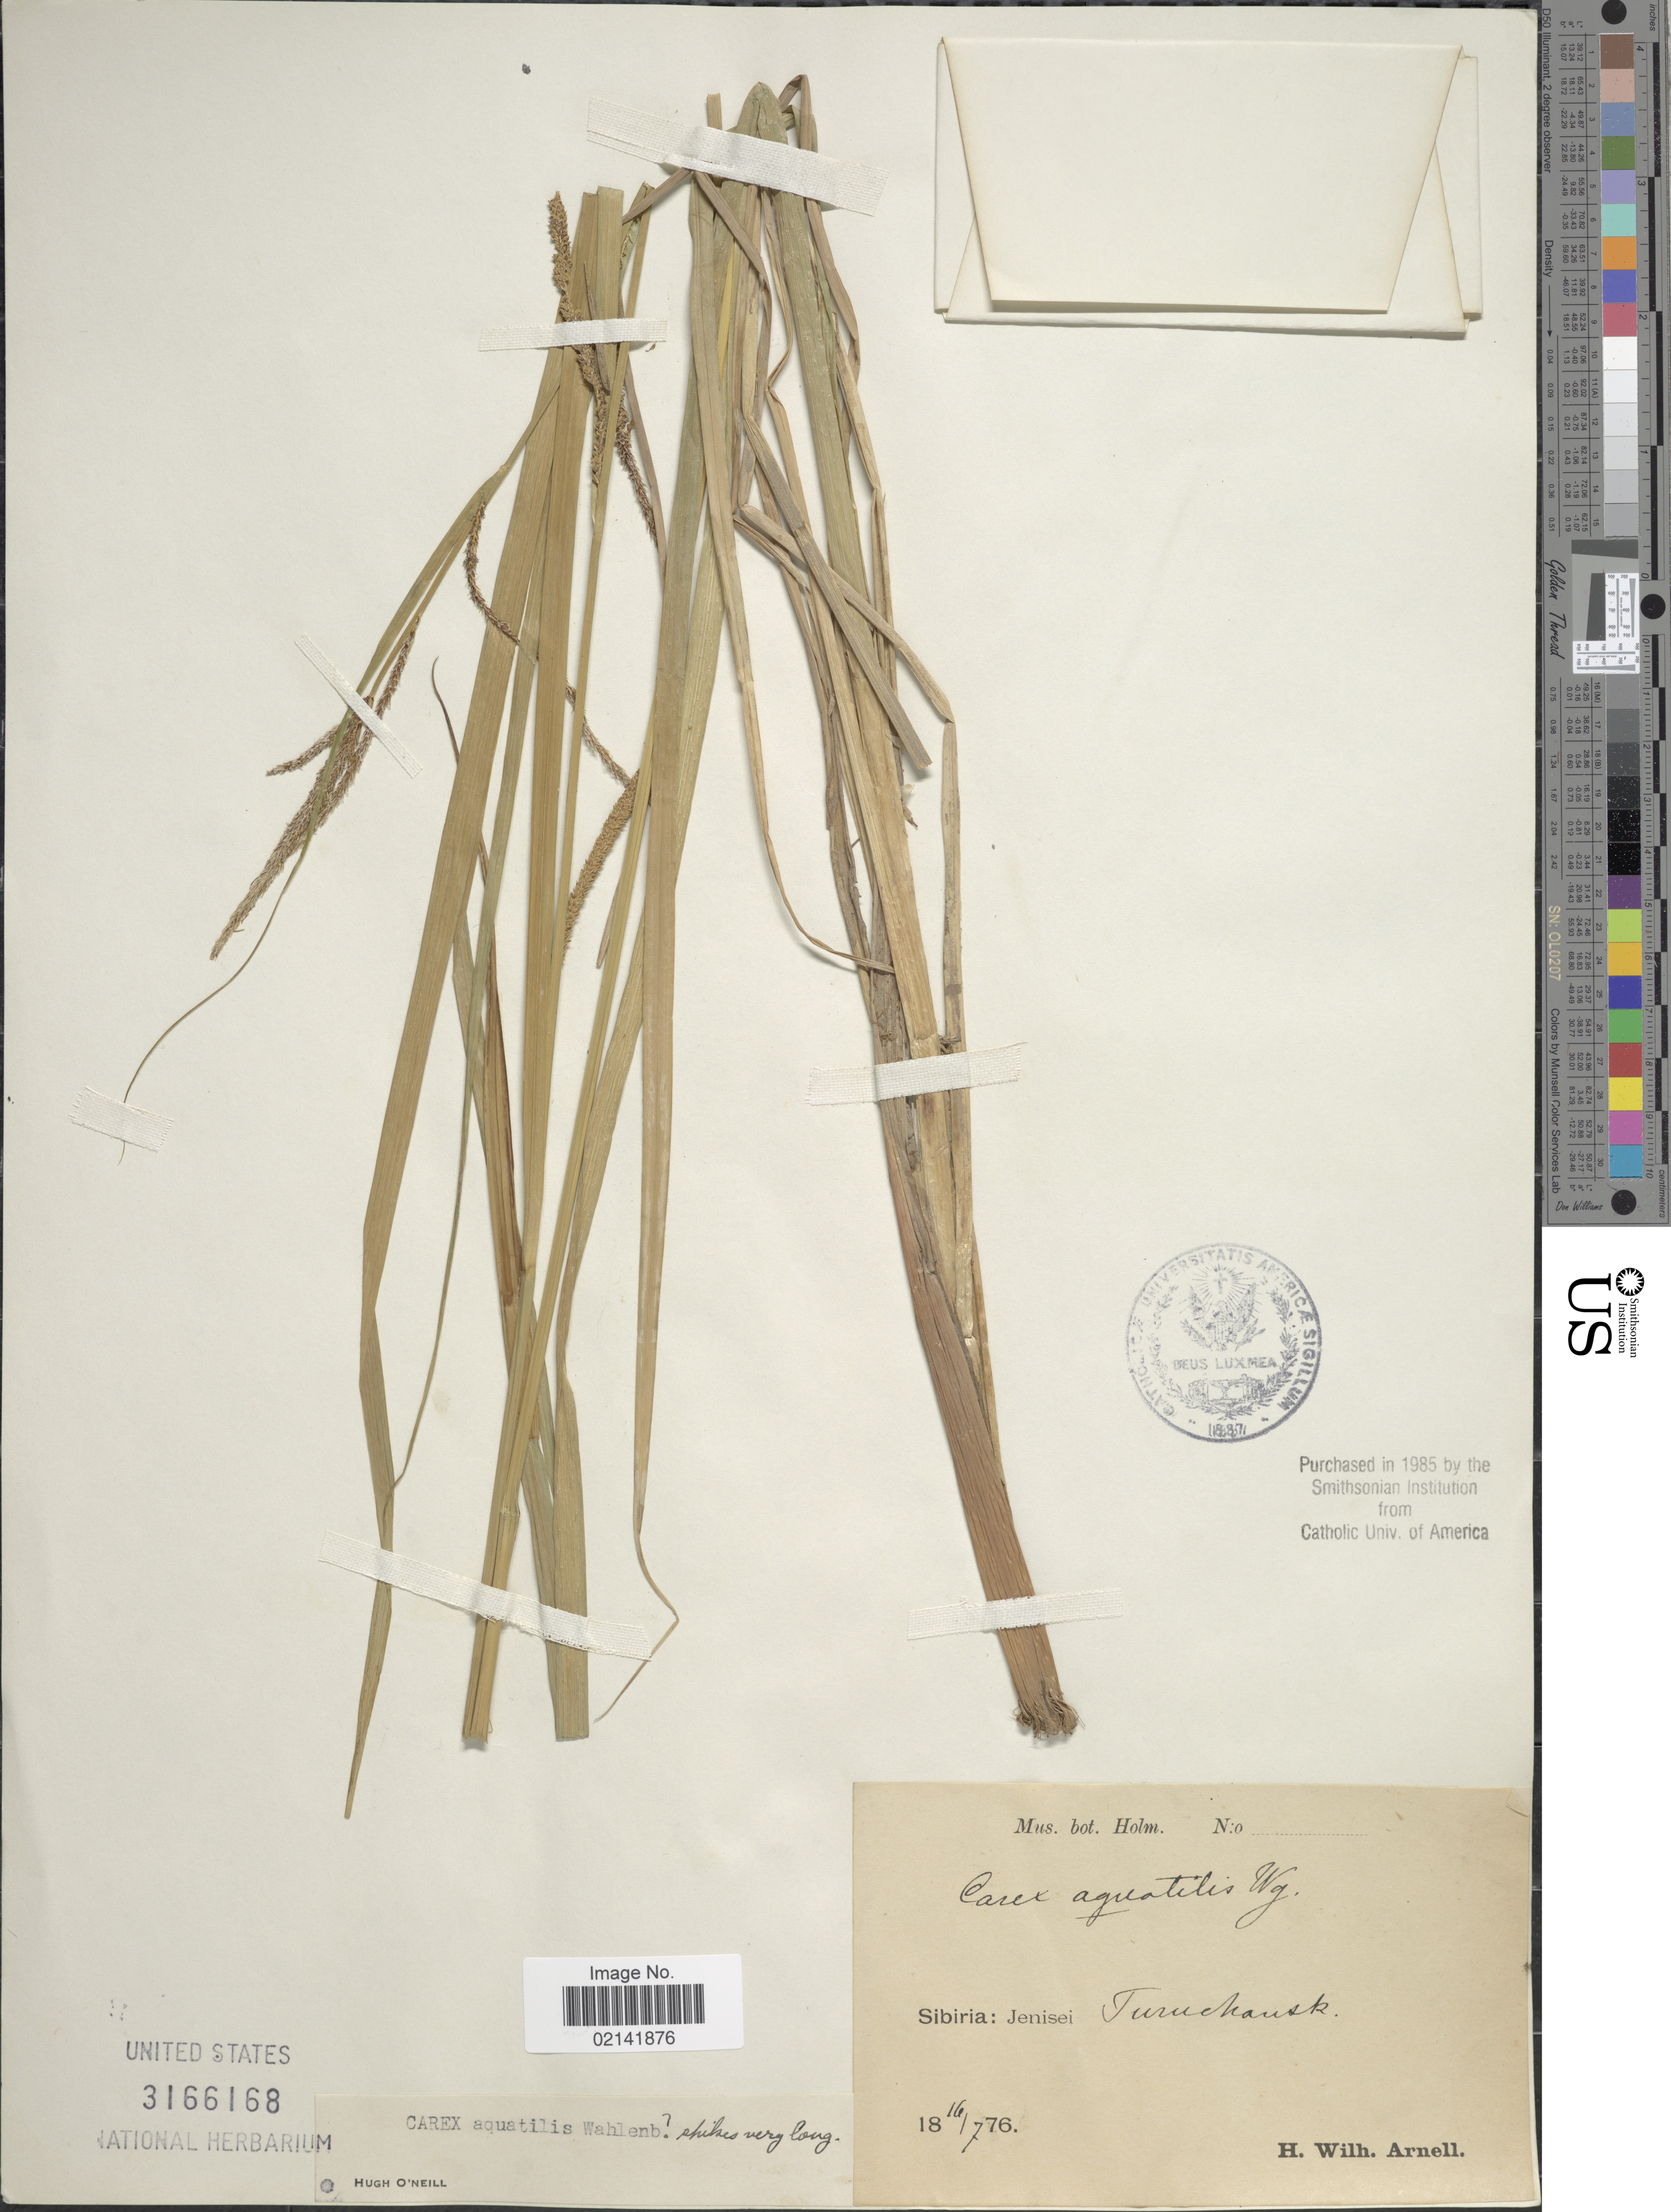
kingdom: Plantae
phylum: Tracheophyta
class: Liliopsida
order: Poales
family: Cyperaceae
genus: Carex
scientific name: Carex aquatilis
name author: Wahlenb.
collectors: H. W. Arnell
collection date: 1876-07-16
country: Russian Federation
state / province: Krasnoyarsk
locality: Sibiria: Jenisei Turukhansk.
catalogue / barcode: US 3166168